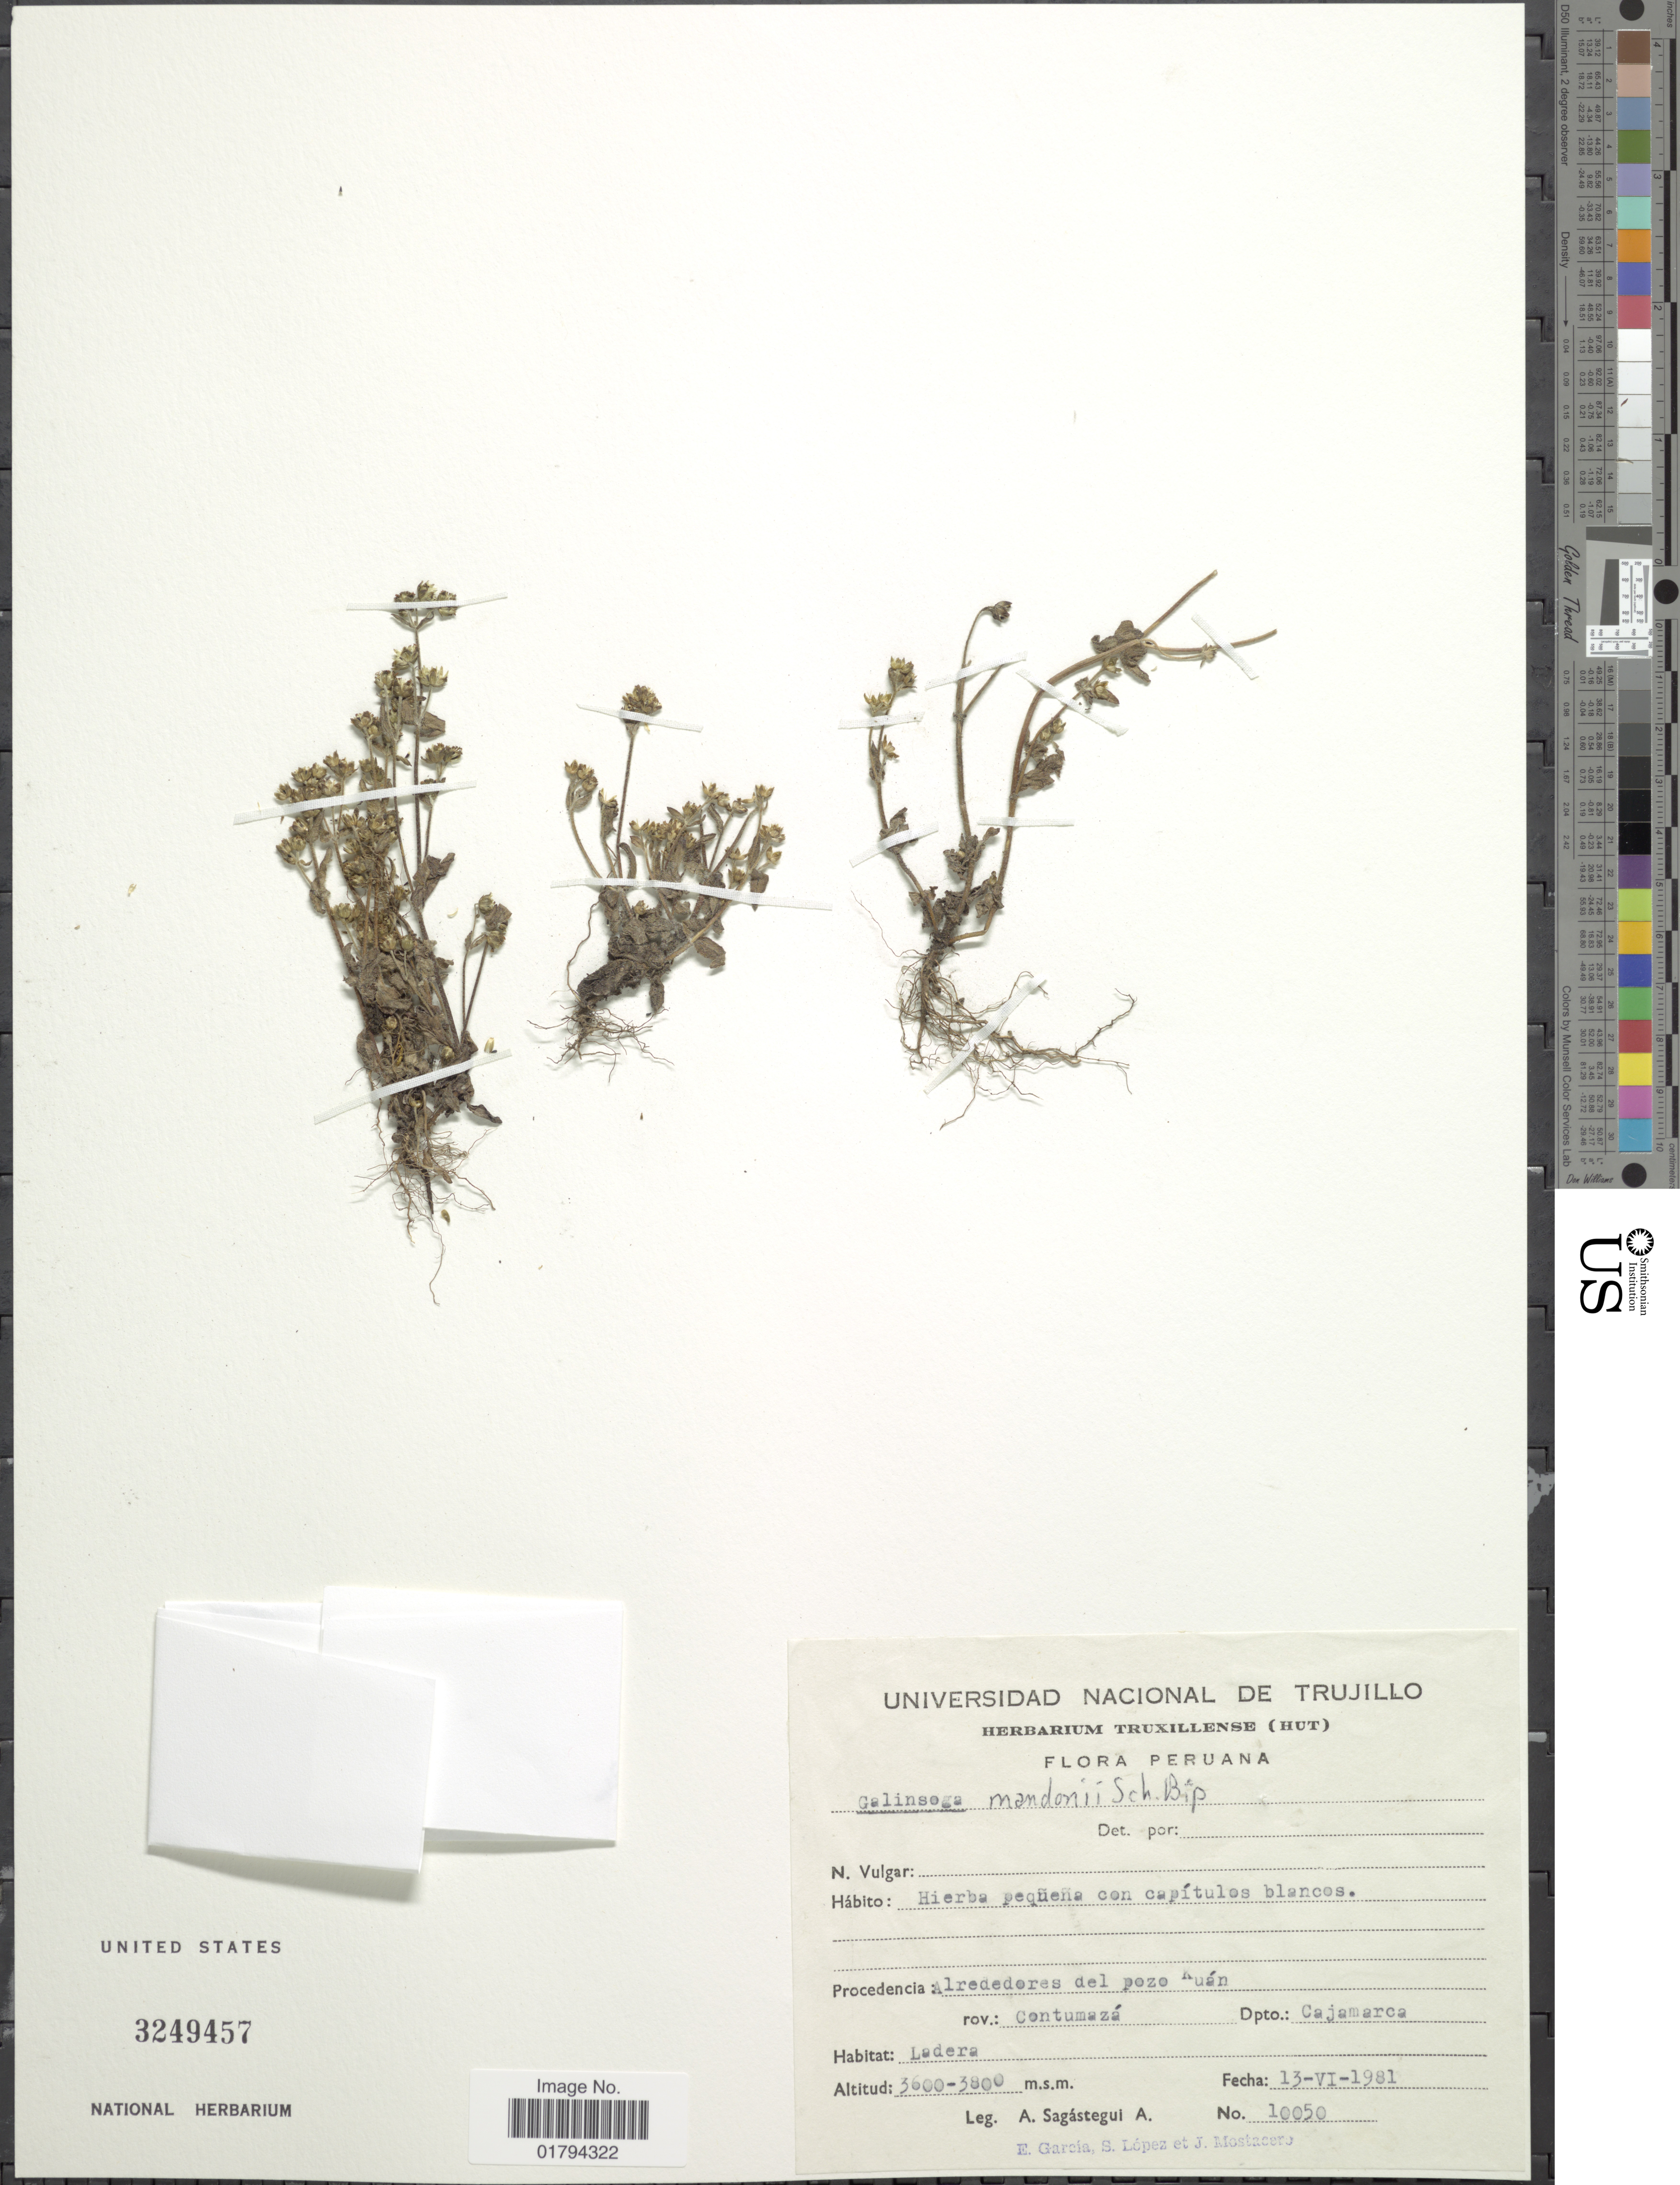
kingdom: Plantae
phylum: Tracheophyta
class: Magnoliopsida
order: Asterales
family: Asteraceae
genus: Galinsoga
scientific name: Galinsoga mandonii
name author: Sch. Bip.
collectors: A. Sagástegui A., S. Garcia, S. Lopez & J. Mostacero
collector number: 10050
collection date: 1981-06-13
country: Peru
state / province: Cajamarca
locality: Alrededores del pezo Kuan, Prov.: Centumaza, ladera.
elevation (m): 3600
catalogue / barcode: US 3249457